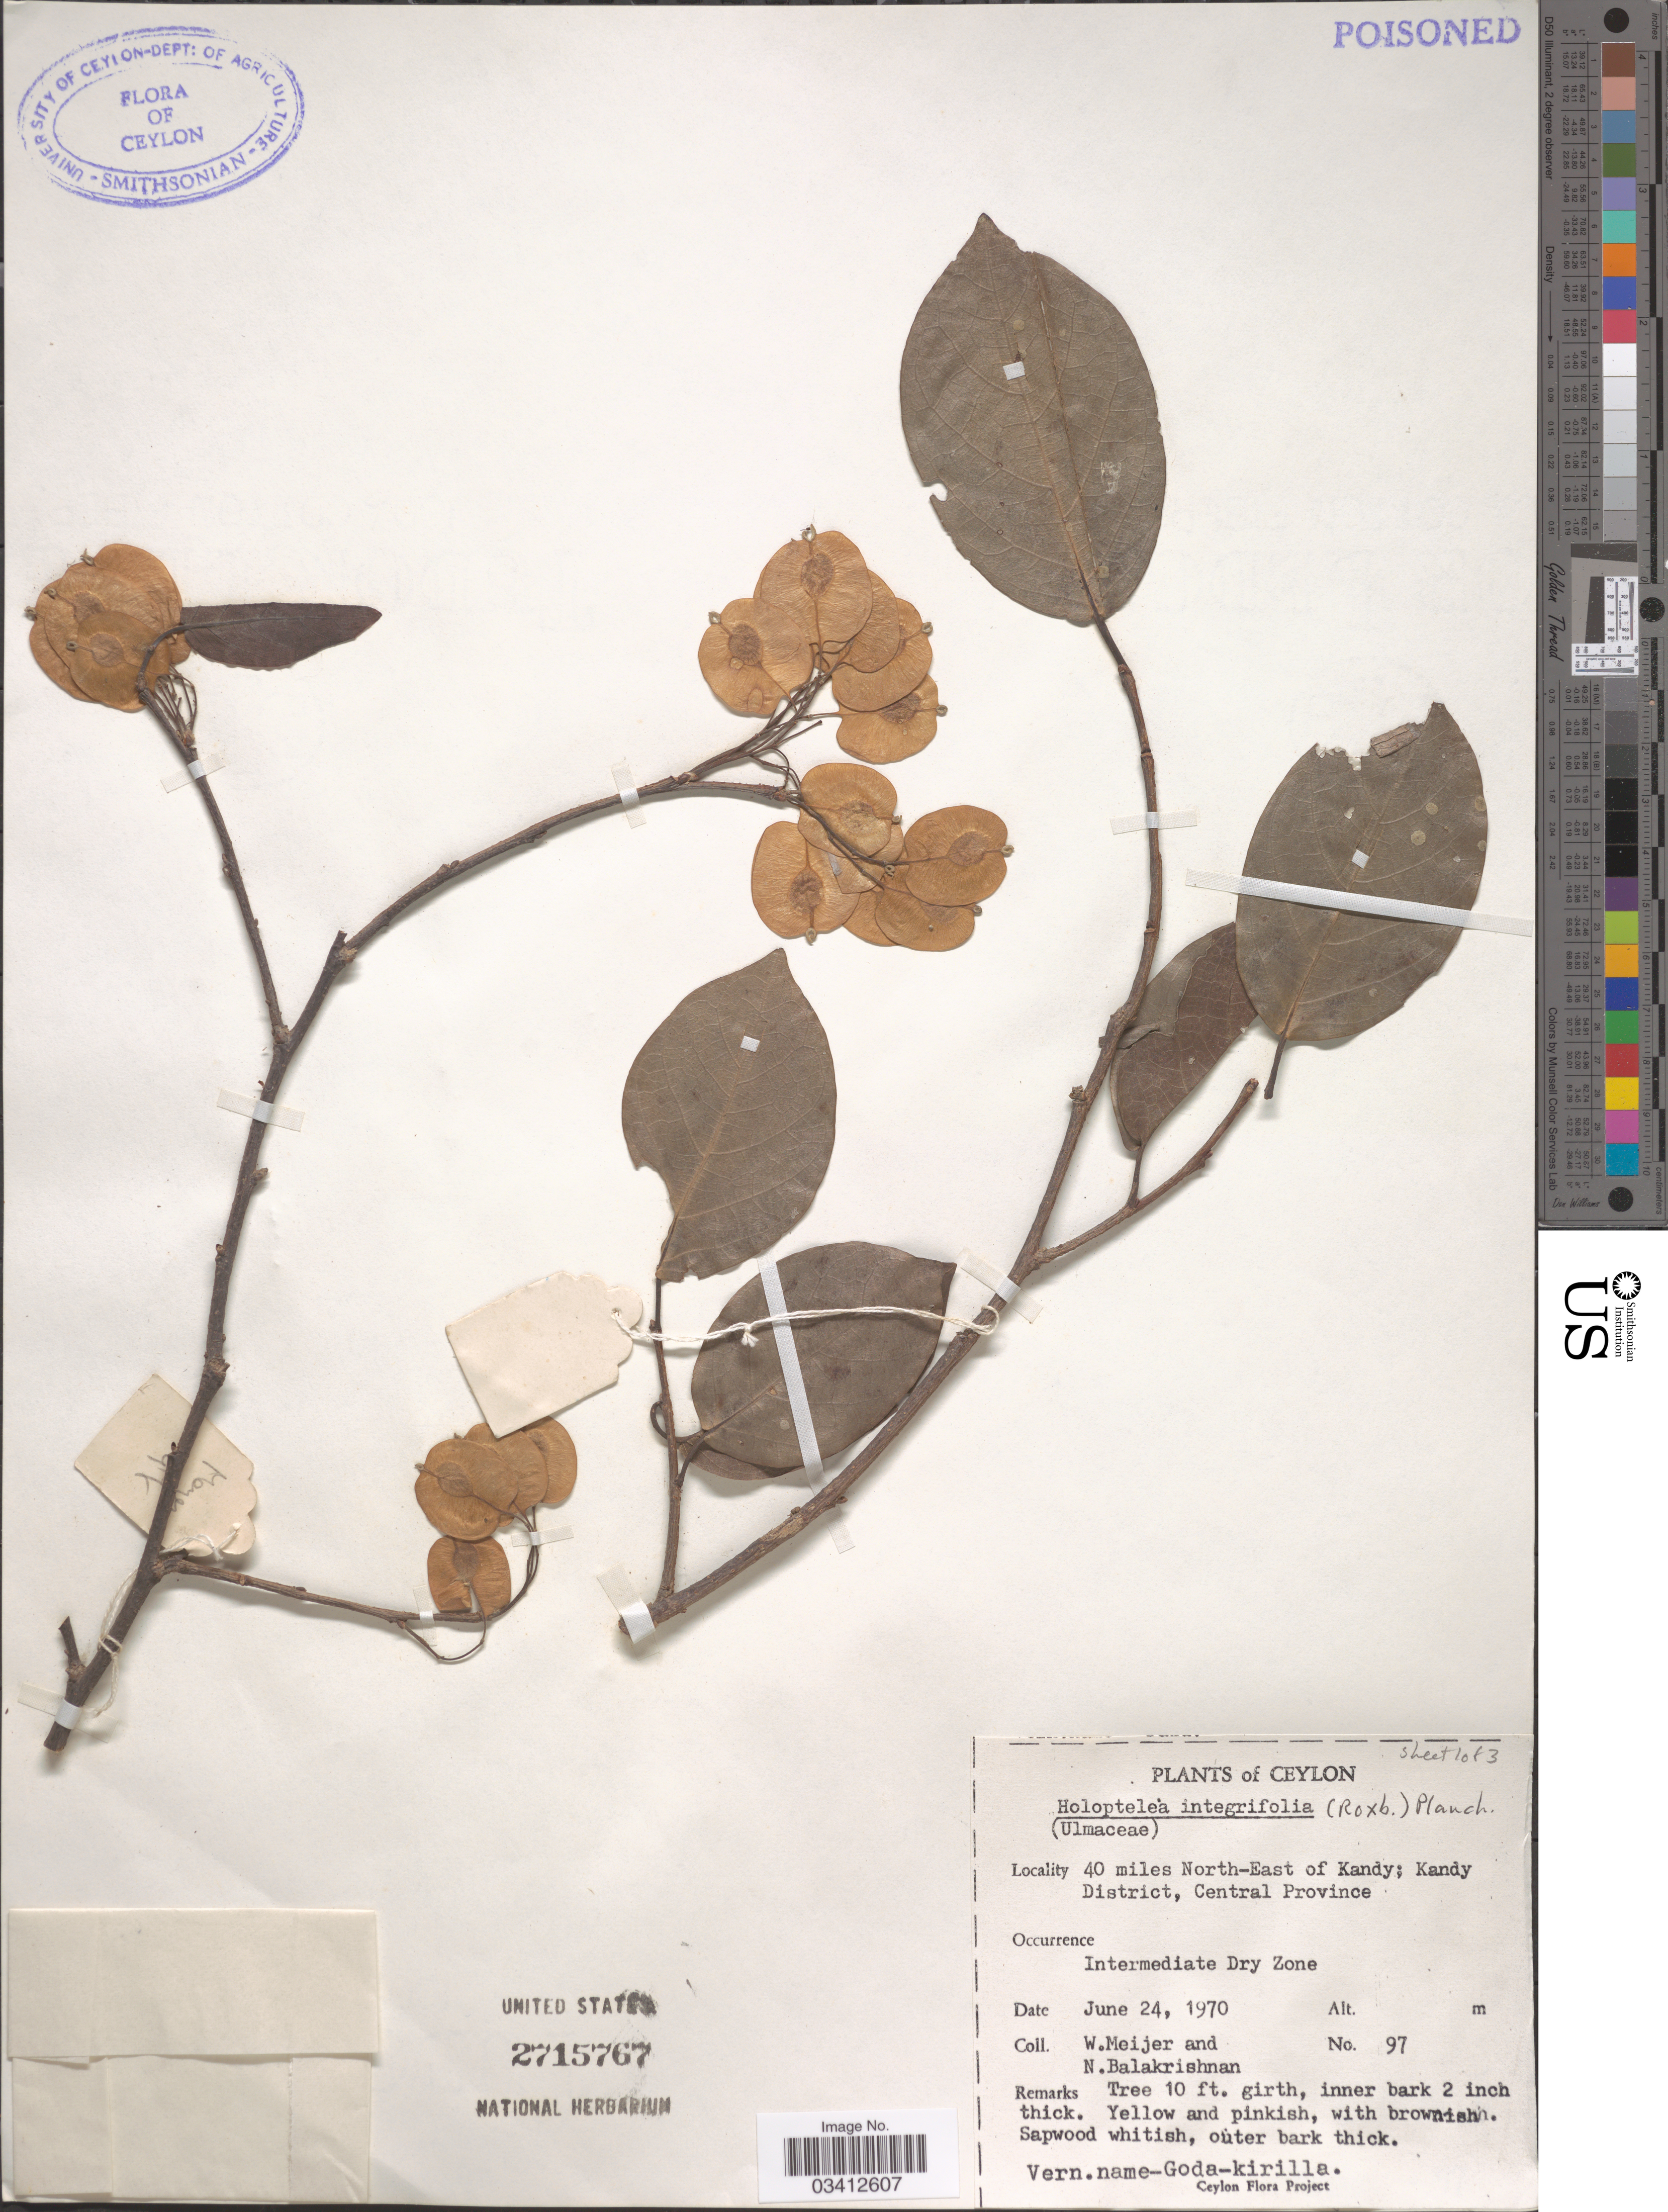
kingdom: Plantae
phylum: Tracheophyta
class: Magnoliopsida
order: Rosales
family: Ulmaceae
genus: Holoptelea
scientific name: Holoptelea integrifolia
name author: (Roxb.) Planch.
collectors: W. Meijer & N. Balakrishnan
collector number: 97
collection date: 1970-06-24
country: Sri Lanka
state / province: Central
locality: Ceylon. 40 miles North-East of Kandy; Kandy District.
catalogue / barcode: US 2715767